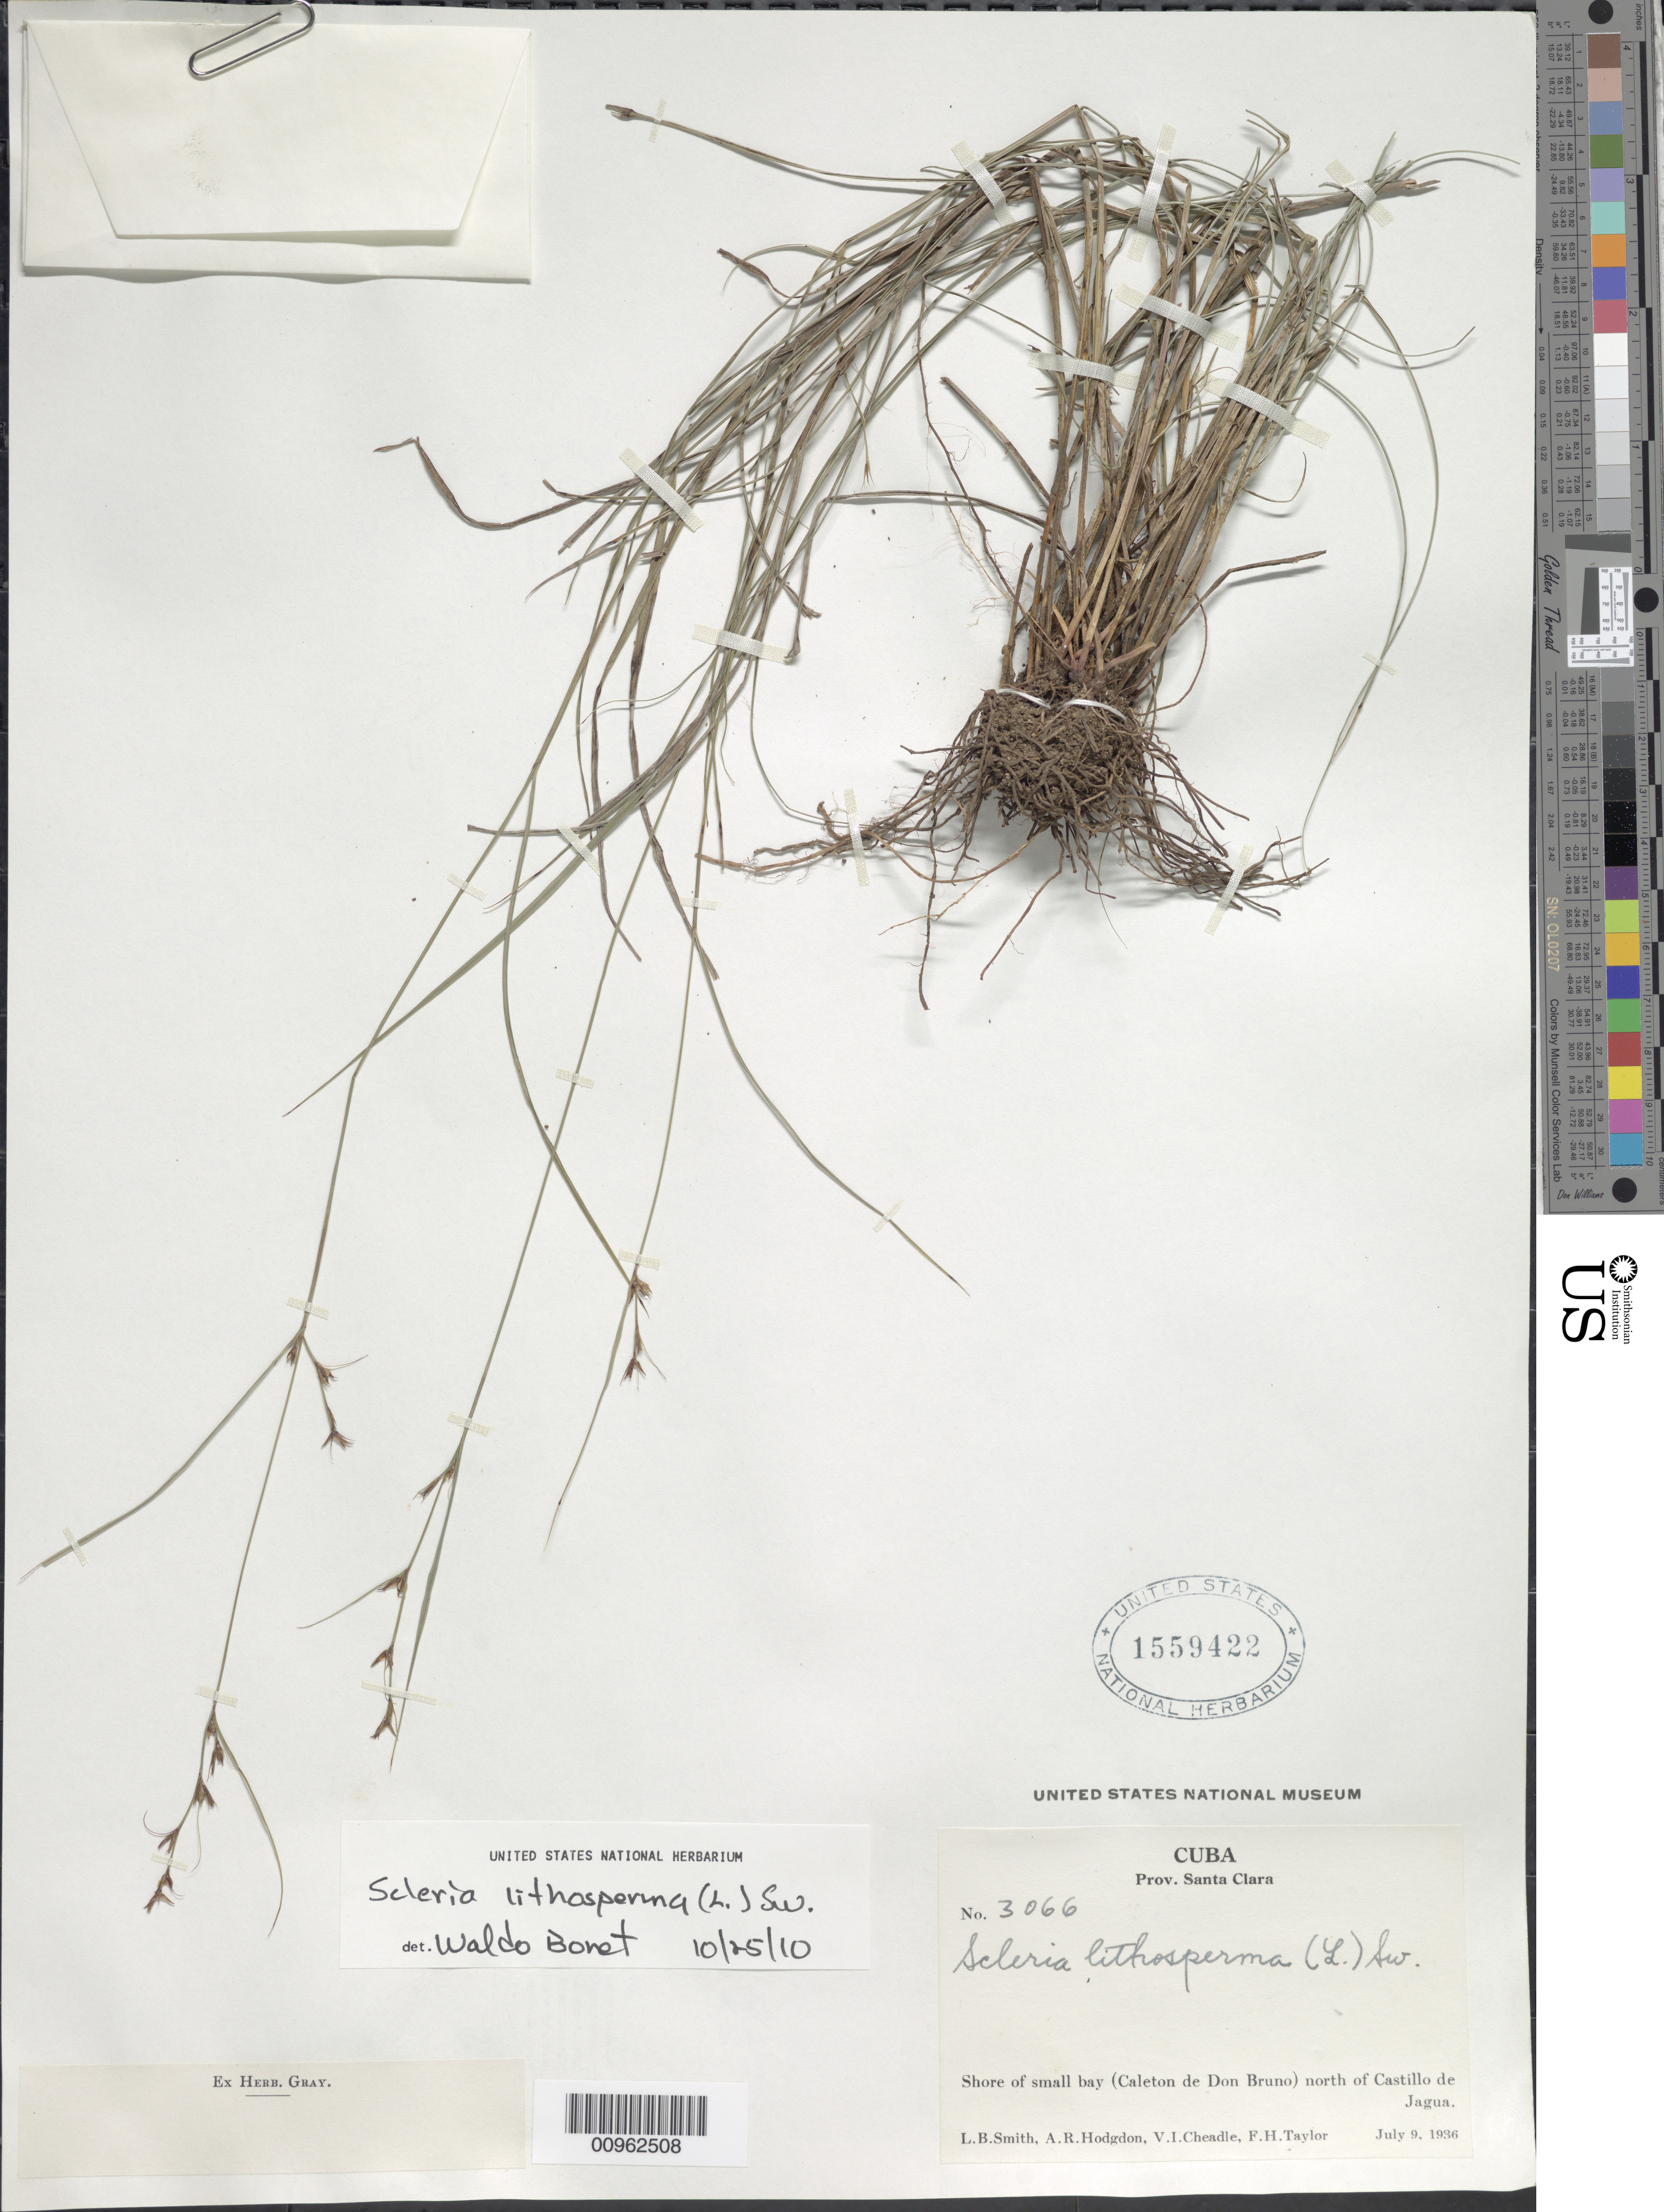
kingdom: Plantae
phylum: Tracheophyta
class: Liliopsida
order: Poales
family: Cyperaceae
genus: Scleria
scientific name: Scleria lithosperma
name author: (L.) Sw.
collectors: L. Smith, A. R. Hodgdon, V. I. Cheadle & F. H. Taylor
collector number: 3066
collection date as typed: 09 Jul 1936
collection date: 1936-07-09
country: Cuba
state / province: Las Villas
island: Cuba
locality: Shore of small bay (Caleton de Don Bruno) north of Castillo de Jagua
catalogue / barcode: US 1559422